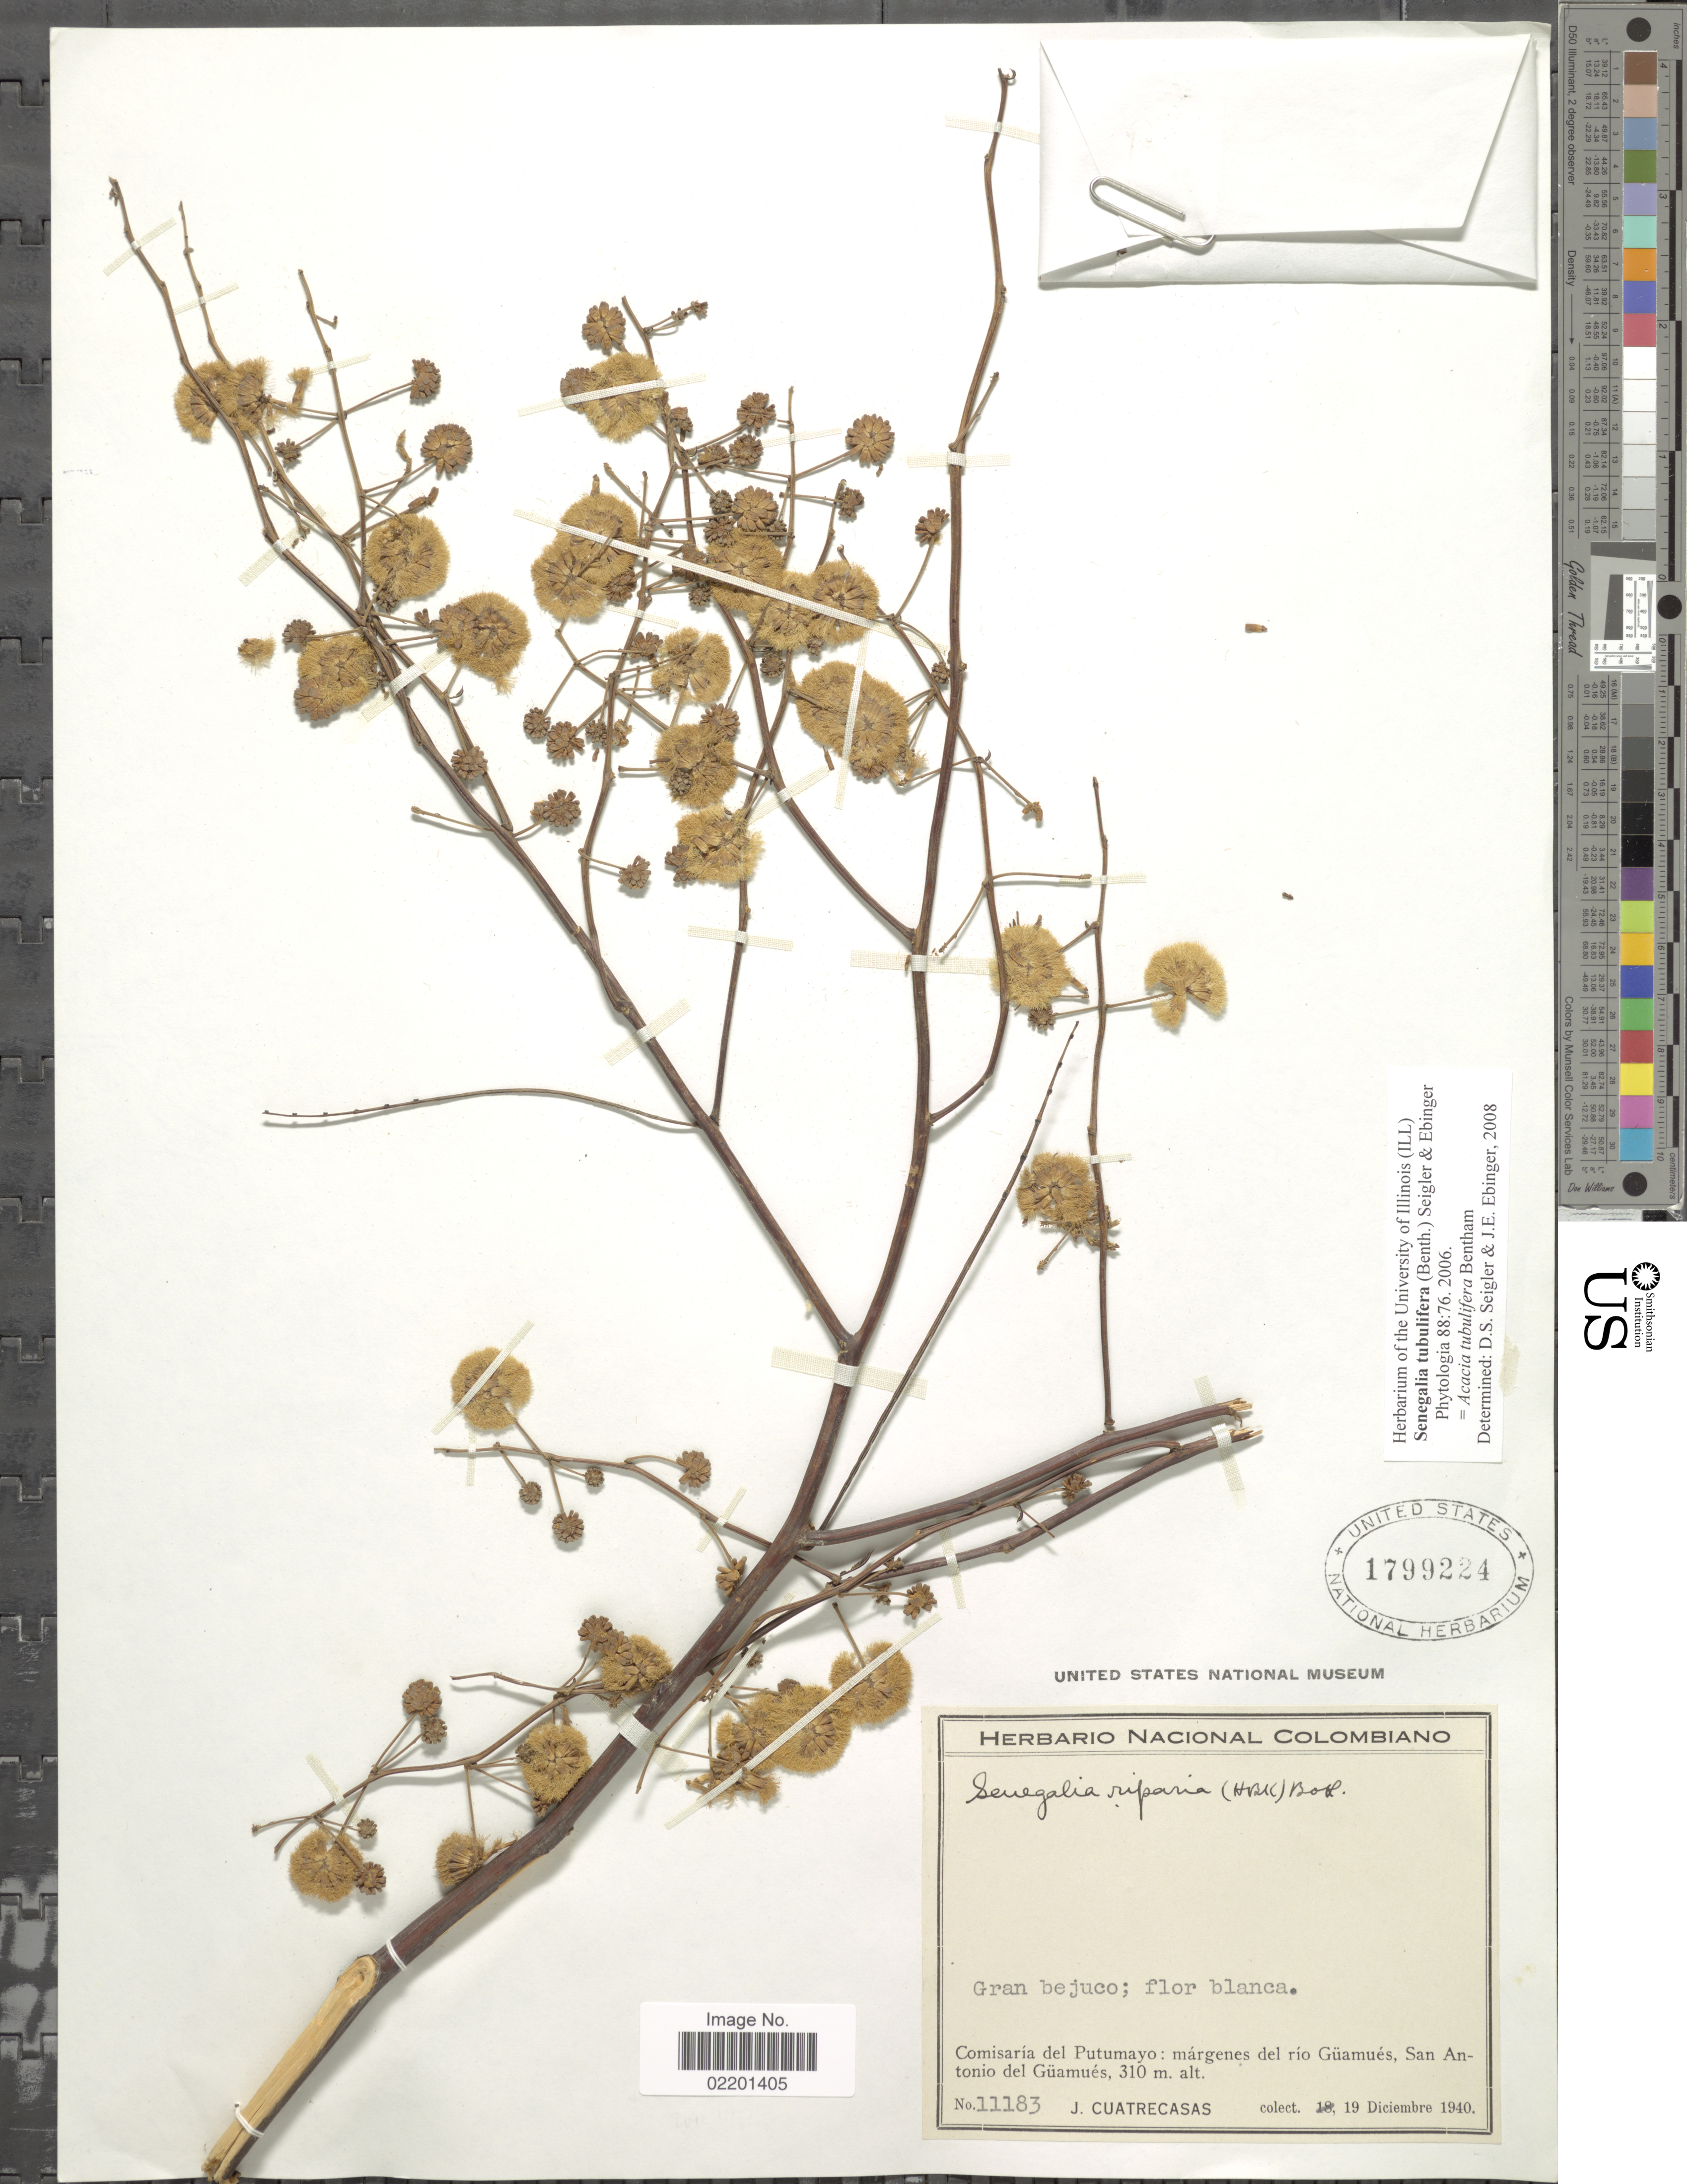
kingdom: Plantae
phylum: Tracheophyta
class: Magnoliopsida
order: Fabales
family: Fabaceae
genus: Senegalia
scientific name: Senegalia tubulifera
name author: (Benth.) Seigler & Ebinger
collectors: J. Cuatrecasas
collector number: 11183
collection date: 1940-12-19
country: Colombia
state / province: Putumayo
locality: Comisaria del Putumayo: margenes del rio Guamues, San Antonio del Guamues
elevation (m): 310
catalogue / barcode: US 1799224